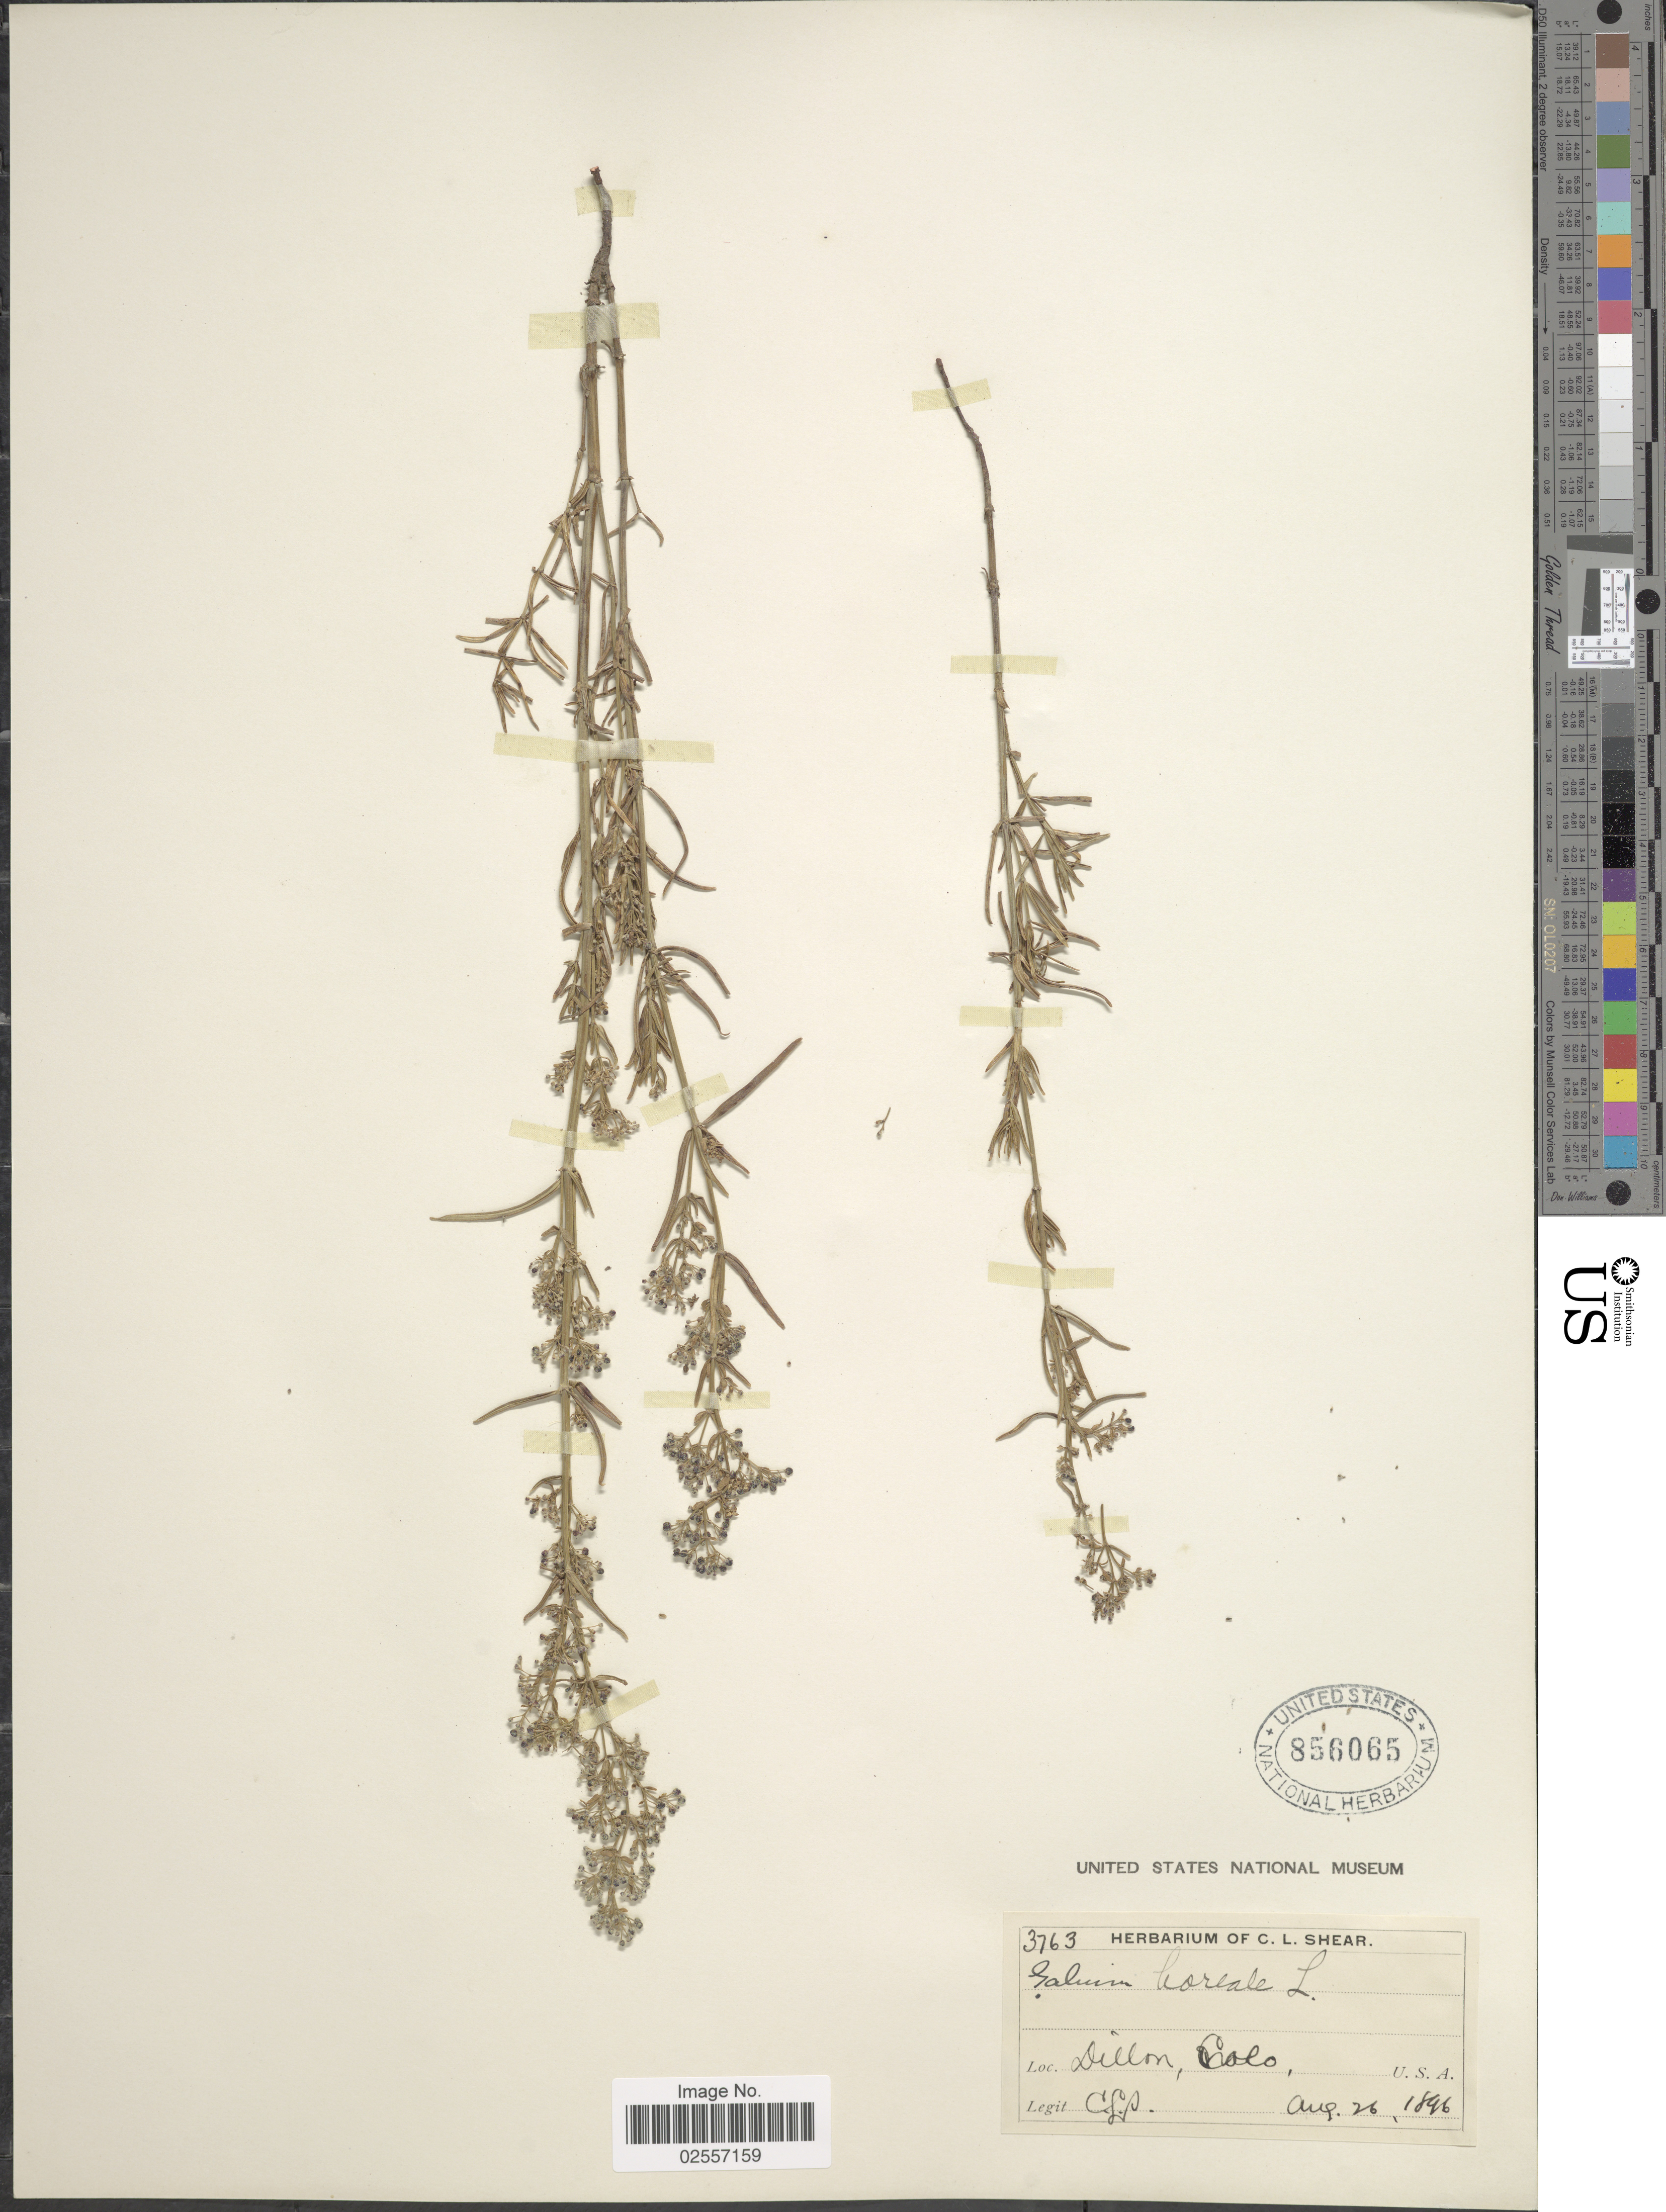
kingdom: Plantae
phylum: Tracheophyta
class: Magnoliopsida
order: Gentianales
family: Rubiaceae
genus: Galium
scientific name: Galium boreale L.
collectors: C. L. Shear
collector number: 3763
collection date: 1896-08-26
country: United States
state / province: Colorado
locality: Dillon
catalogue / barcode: US 856065